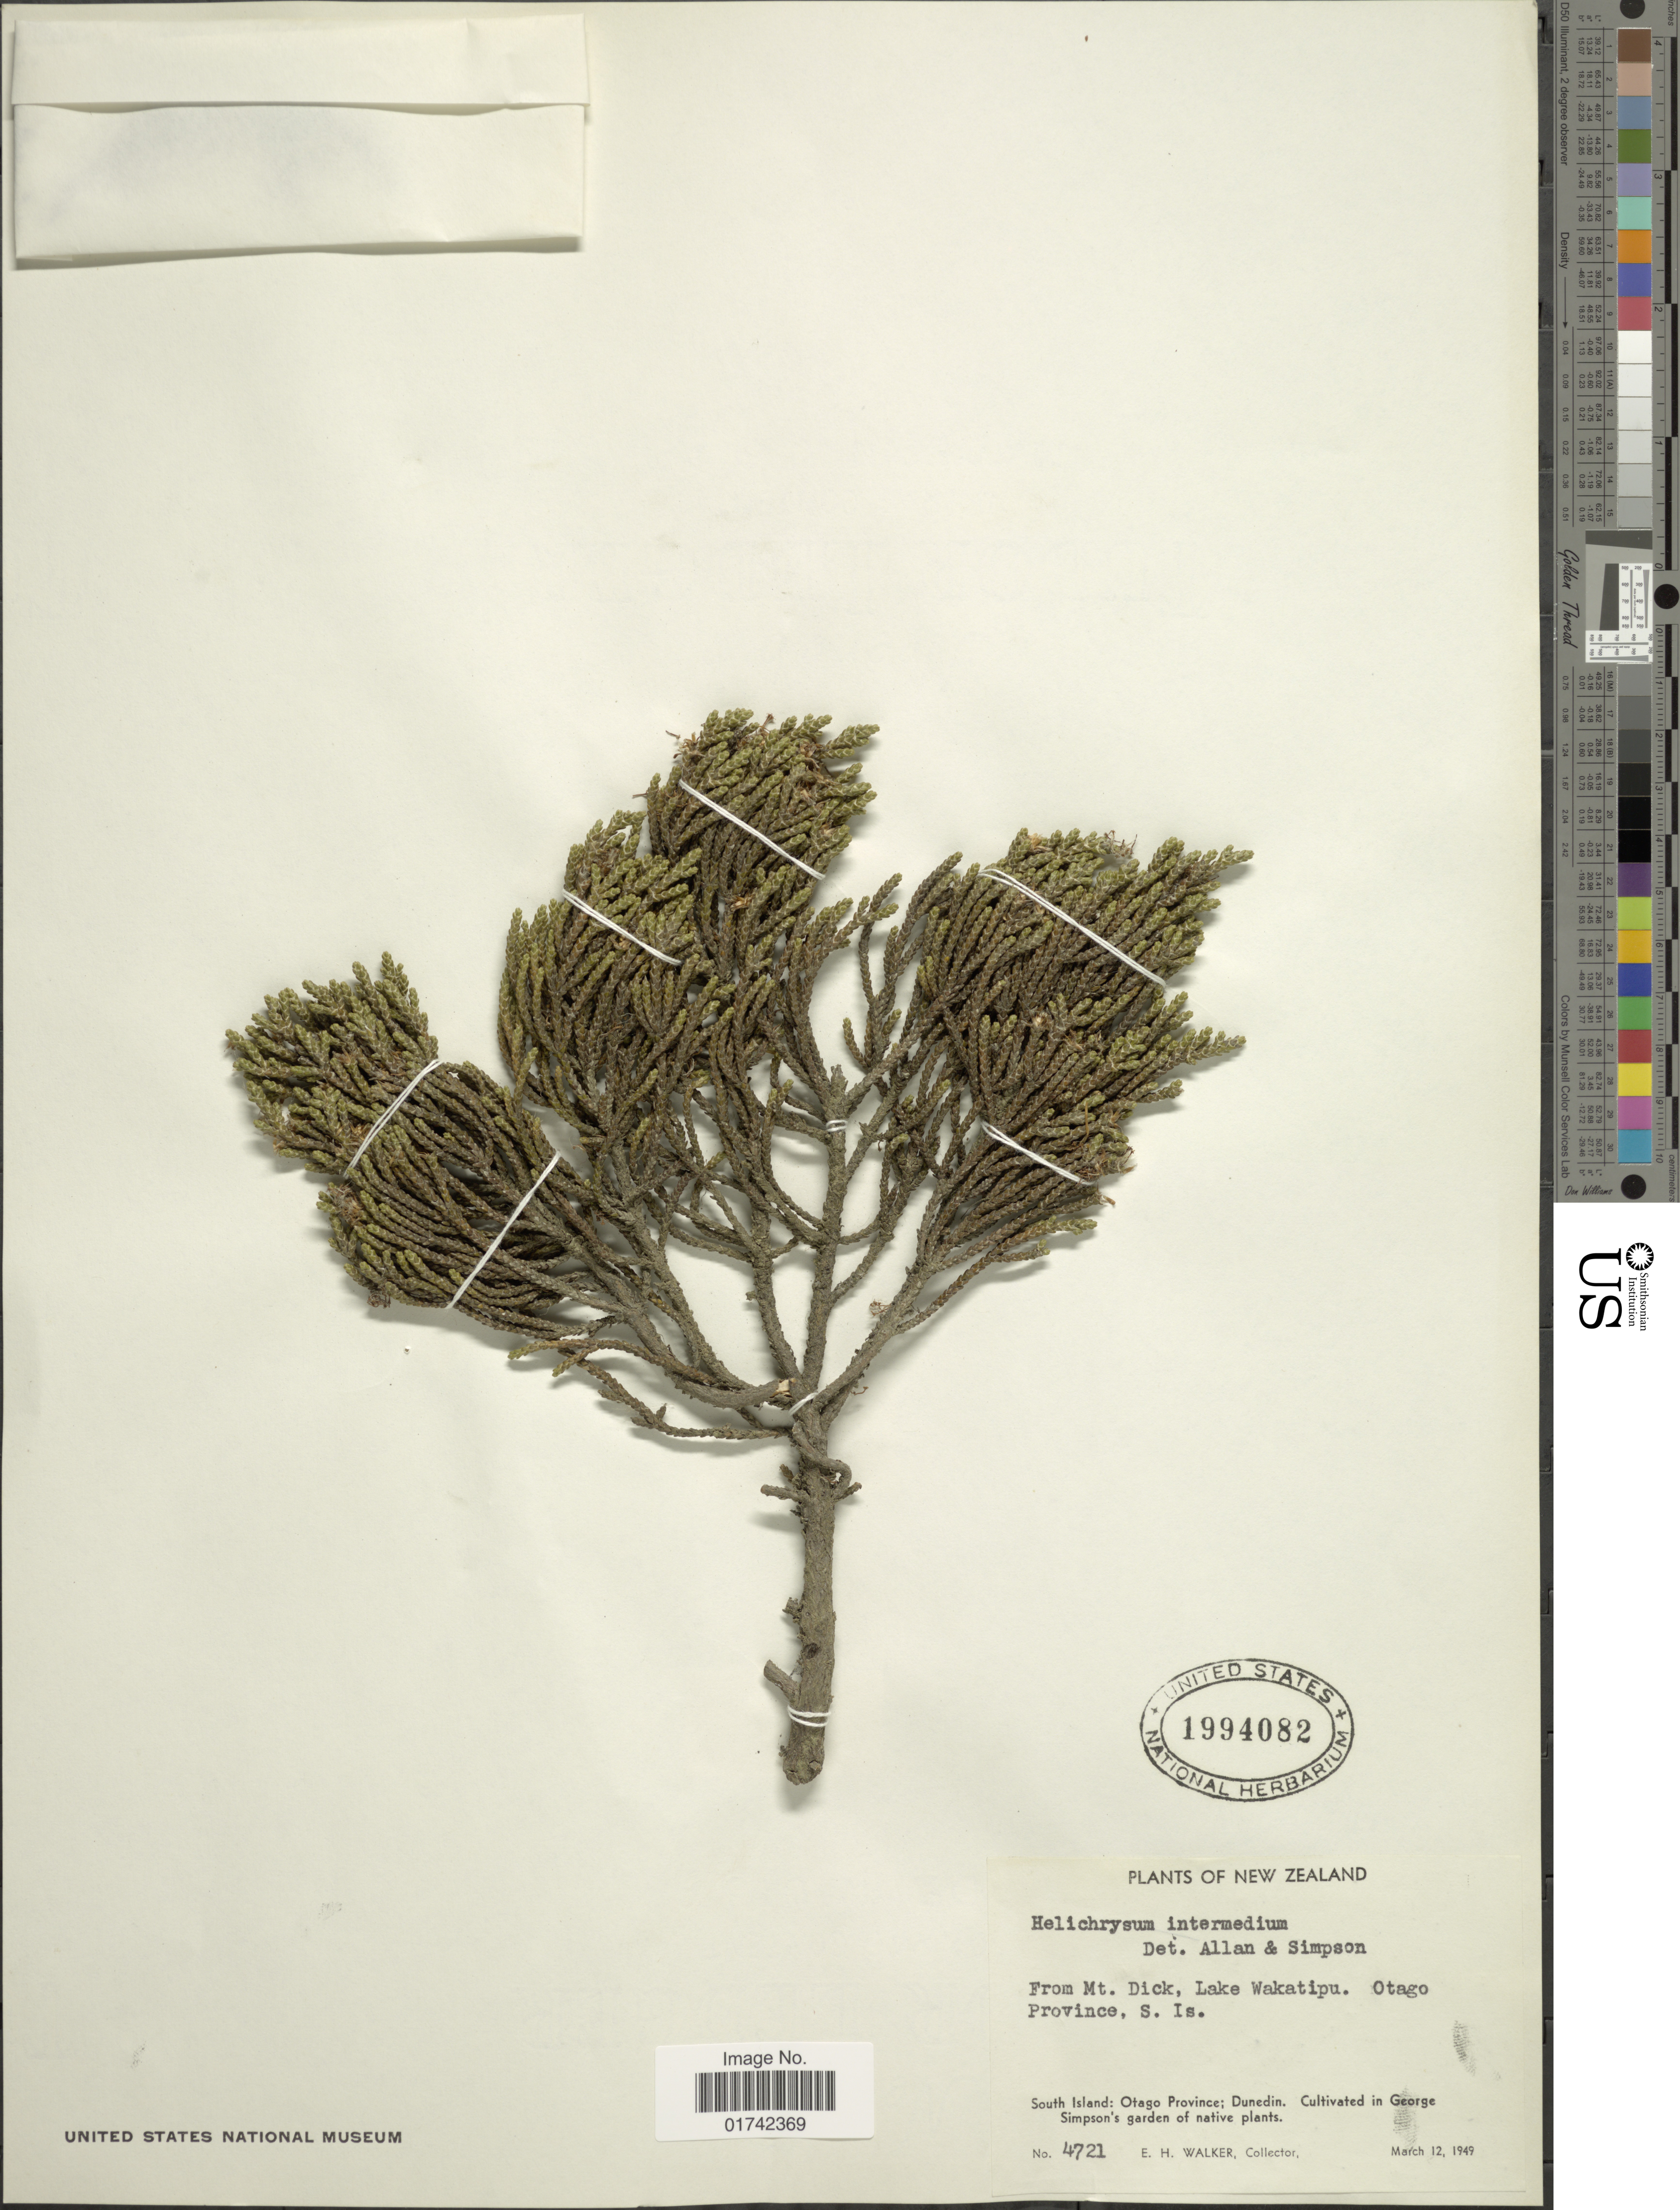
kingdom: Plantae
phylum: Tracheophyta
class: Magnoliopsida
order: Asterales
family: Asteraceae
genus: Helichrysum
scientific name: Helichrysum intermedium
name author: Less.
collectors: E. H. Walker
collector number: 4721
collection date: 1949-03-12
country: New Zealand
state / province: Otago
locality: Mt. Dick, Lake Wakatipu, S. Is., South Island, Dunedin, George Simpson's garden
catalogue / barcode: US 1994082